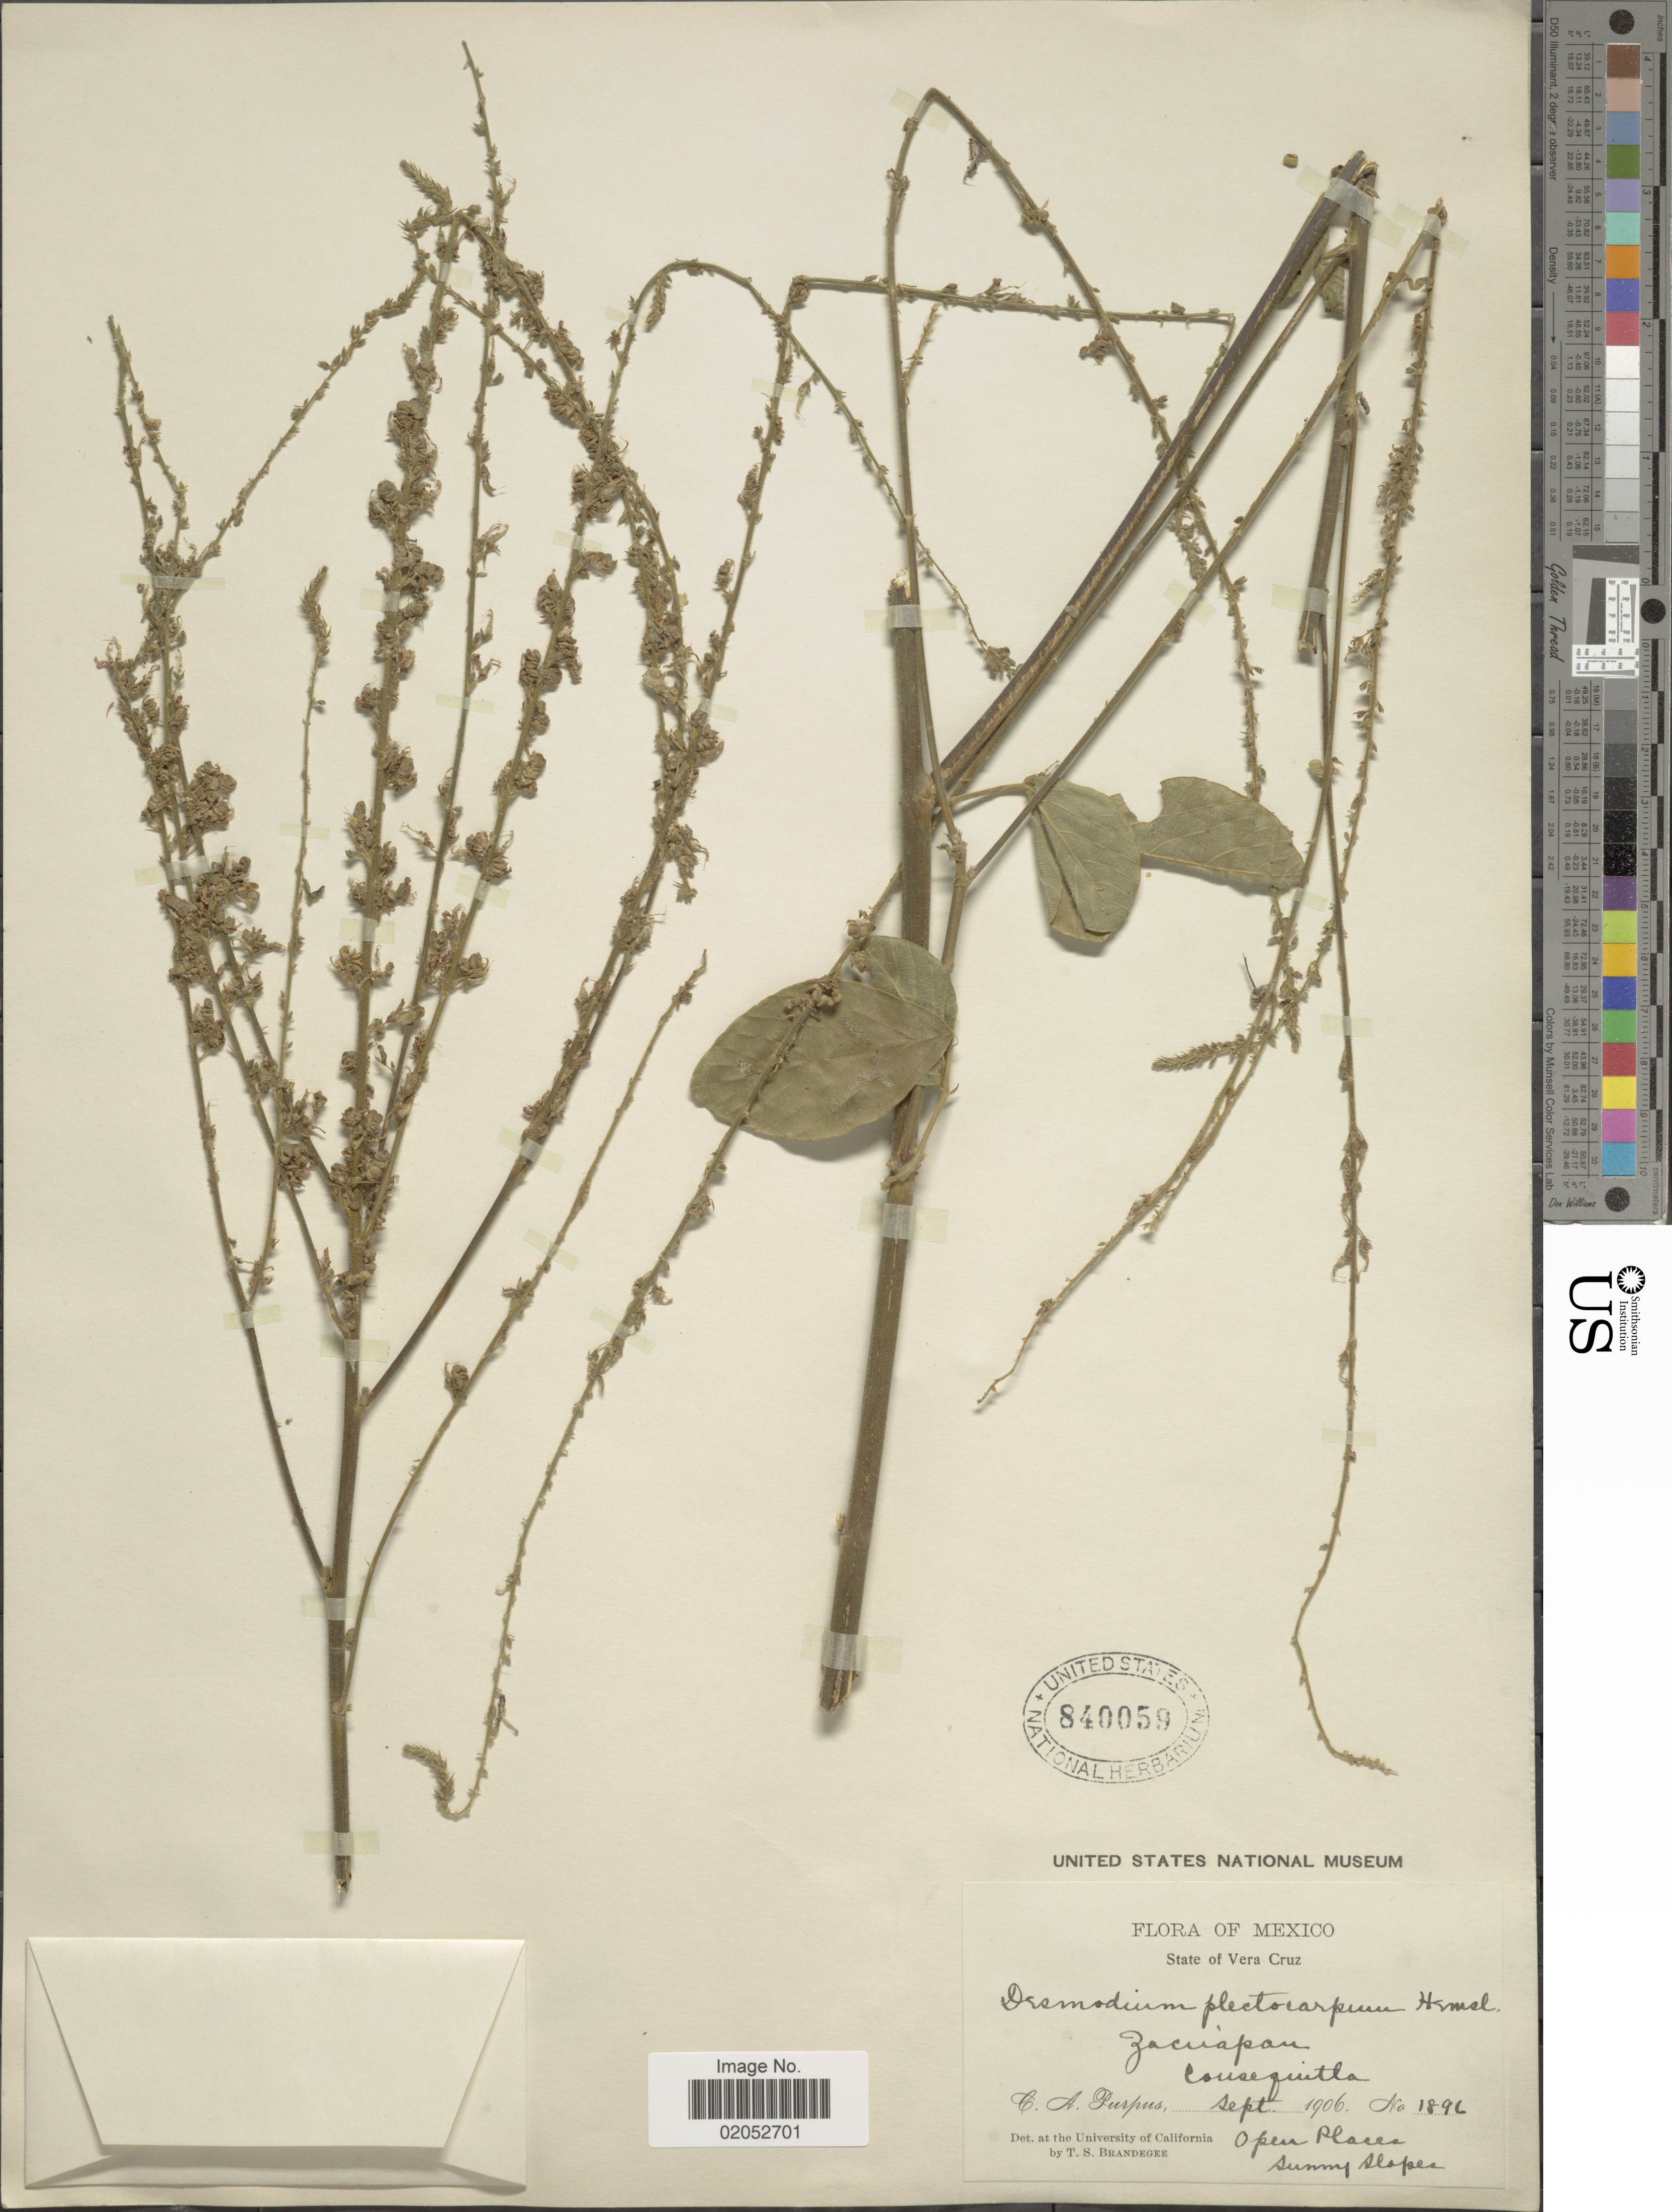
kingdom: Plantae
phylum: Tracheophyta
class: Magnoliopsida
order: Fabales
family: Fabaceae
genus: Desmodium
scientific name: Desmodium polystachyum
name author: Schltdl.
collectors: C. A. Purpus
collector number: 1896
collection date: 1906-09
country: Mexico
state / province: Veracruz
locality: State of Vera Cruz, Zacuapan, Causezuitla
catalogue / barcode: US 840059